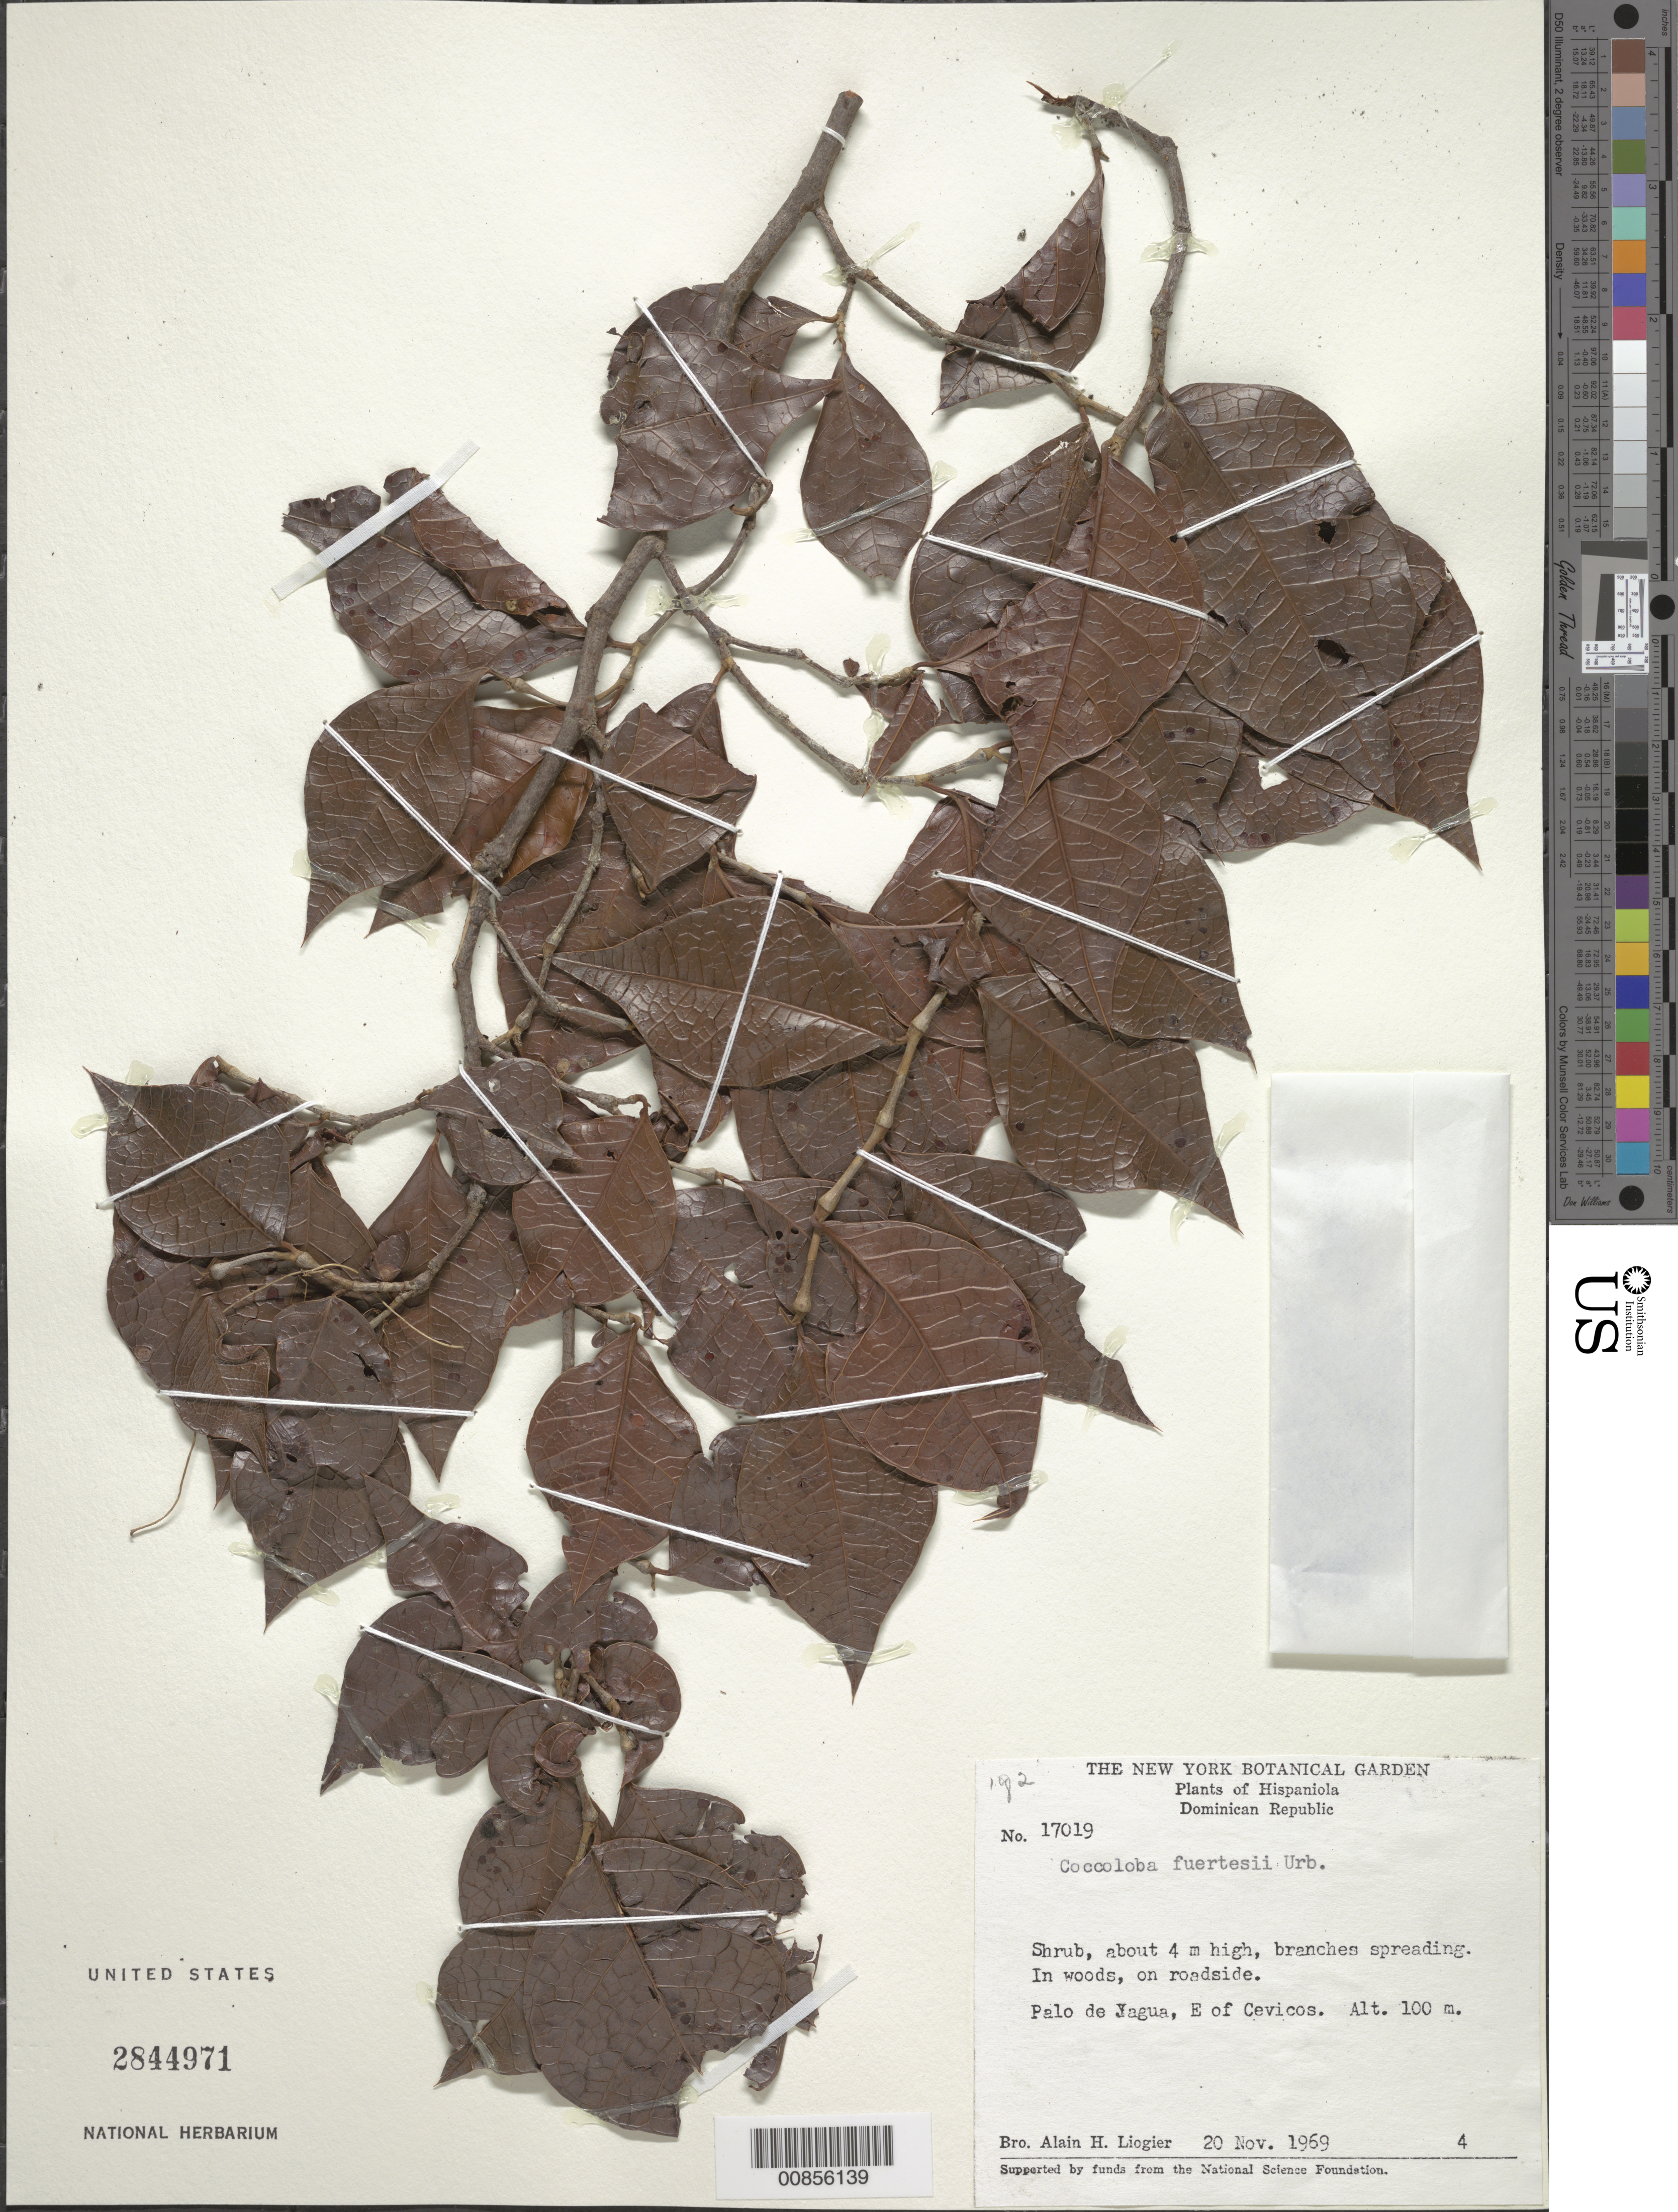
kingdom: Plantae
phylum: Tracheophyta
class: Magnoliopsida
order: Caryophyllales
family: Polygonaceae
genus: Coccoloba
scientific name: Coccoloba fuertesii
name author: Urb.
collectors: A. H. Liogier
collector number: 17019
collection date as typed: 20 Nov 1969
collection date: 1969-11-20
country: Dominican Republic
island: Hispaniola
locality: Palo de Jagua, E. of Cevicos.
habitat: In woods, on roadside.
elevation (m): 100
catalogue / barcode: US 2844971